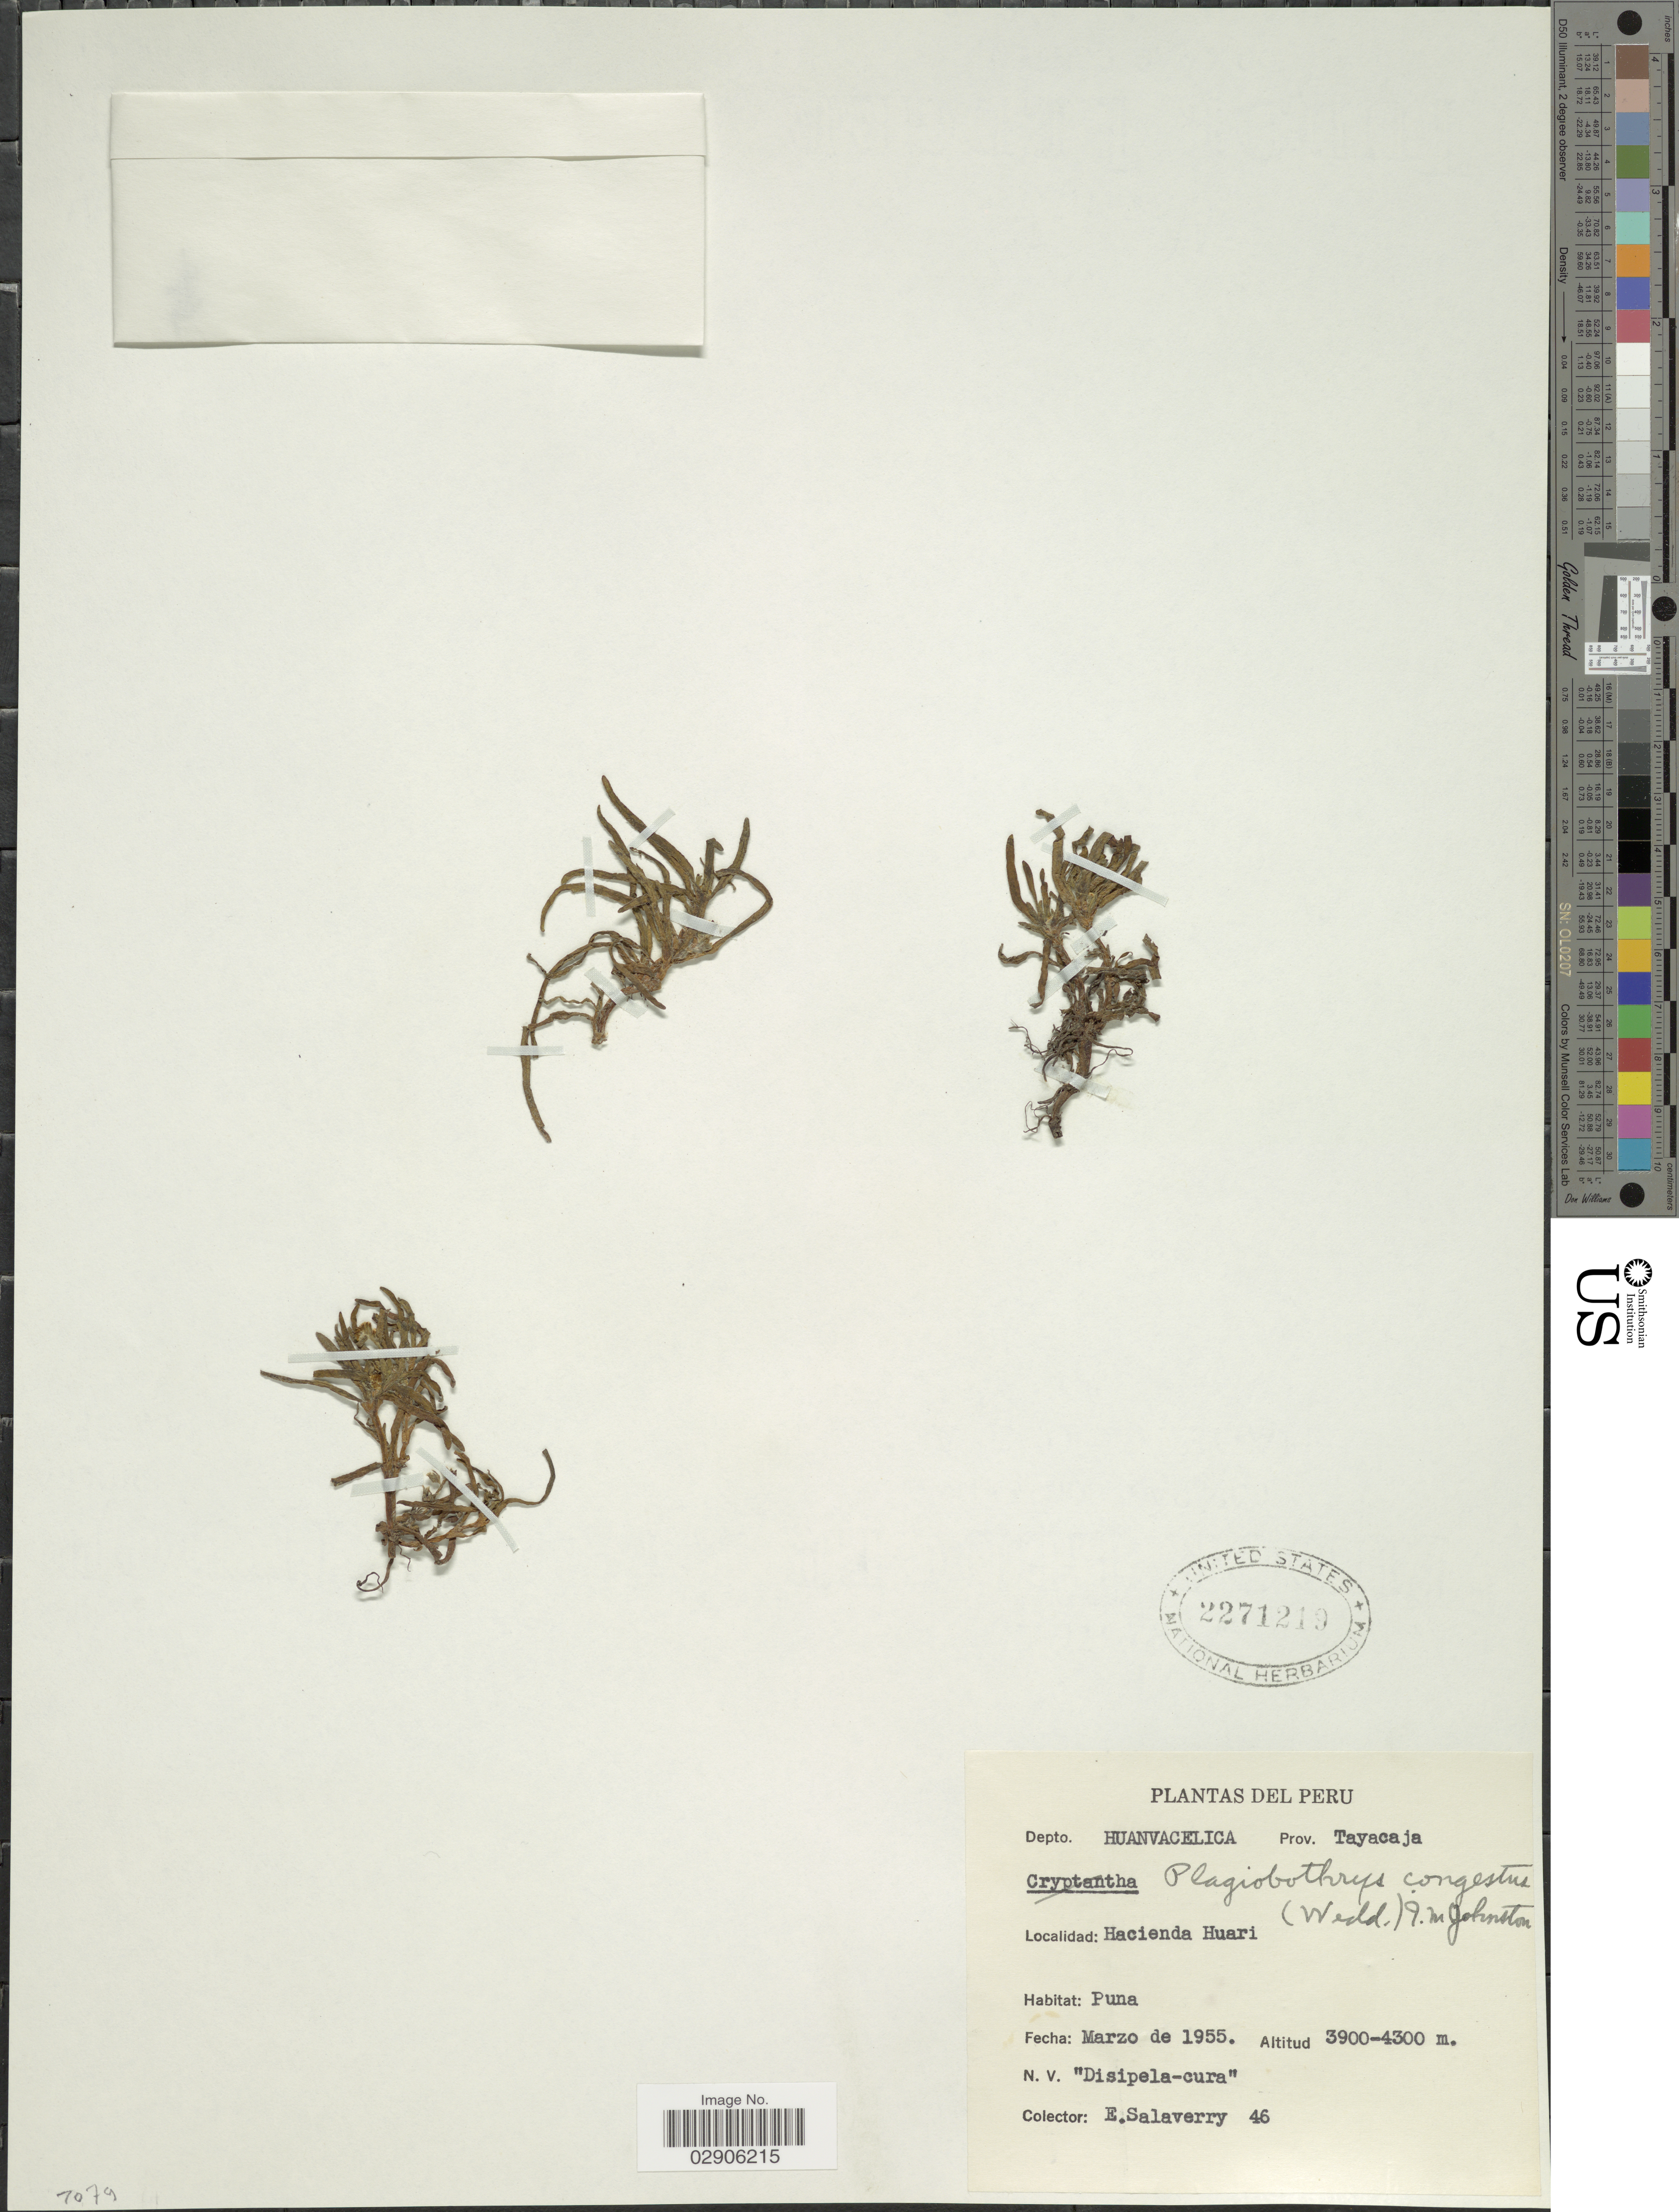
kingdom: Plantae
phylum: Tracheophyta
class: Magnoliopsida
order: Boraginales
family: Boraginaceae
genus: Plagiobothrys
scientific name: Plagiobothrys congestus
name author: (Wedd.) I.M. Johnst.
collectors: E. Salaverry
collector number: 46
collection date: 1955-03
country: Peru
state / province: Huancavelica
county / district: Tayacaja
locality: Depto. Huancavelica, Prov. Tayacaja, Hacienda Huari, Puna.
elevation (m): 3900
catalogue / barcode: US 2271219